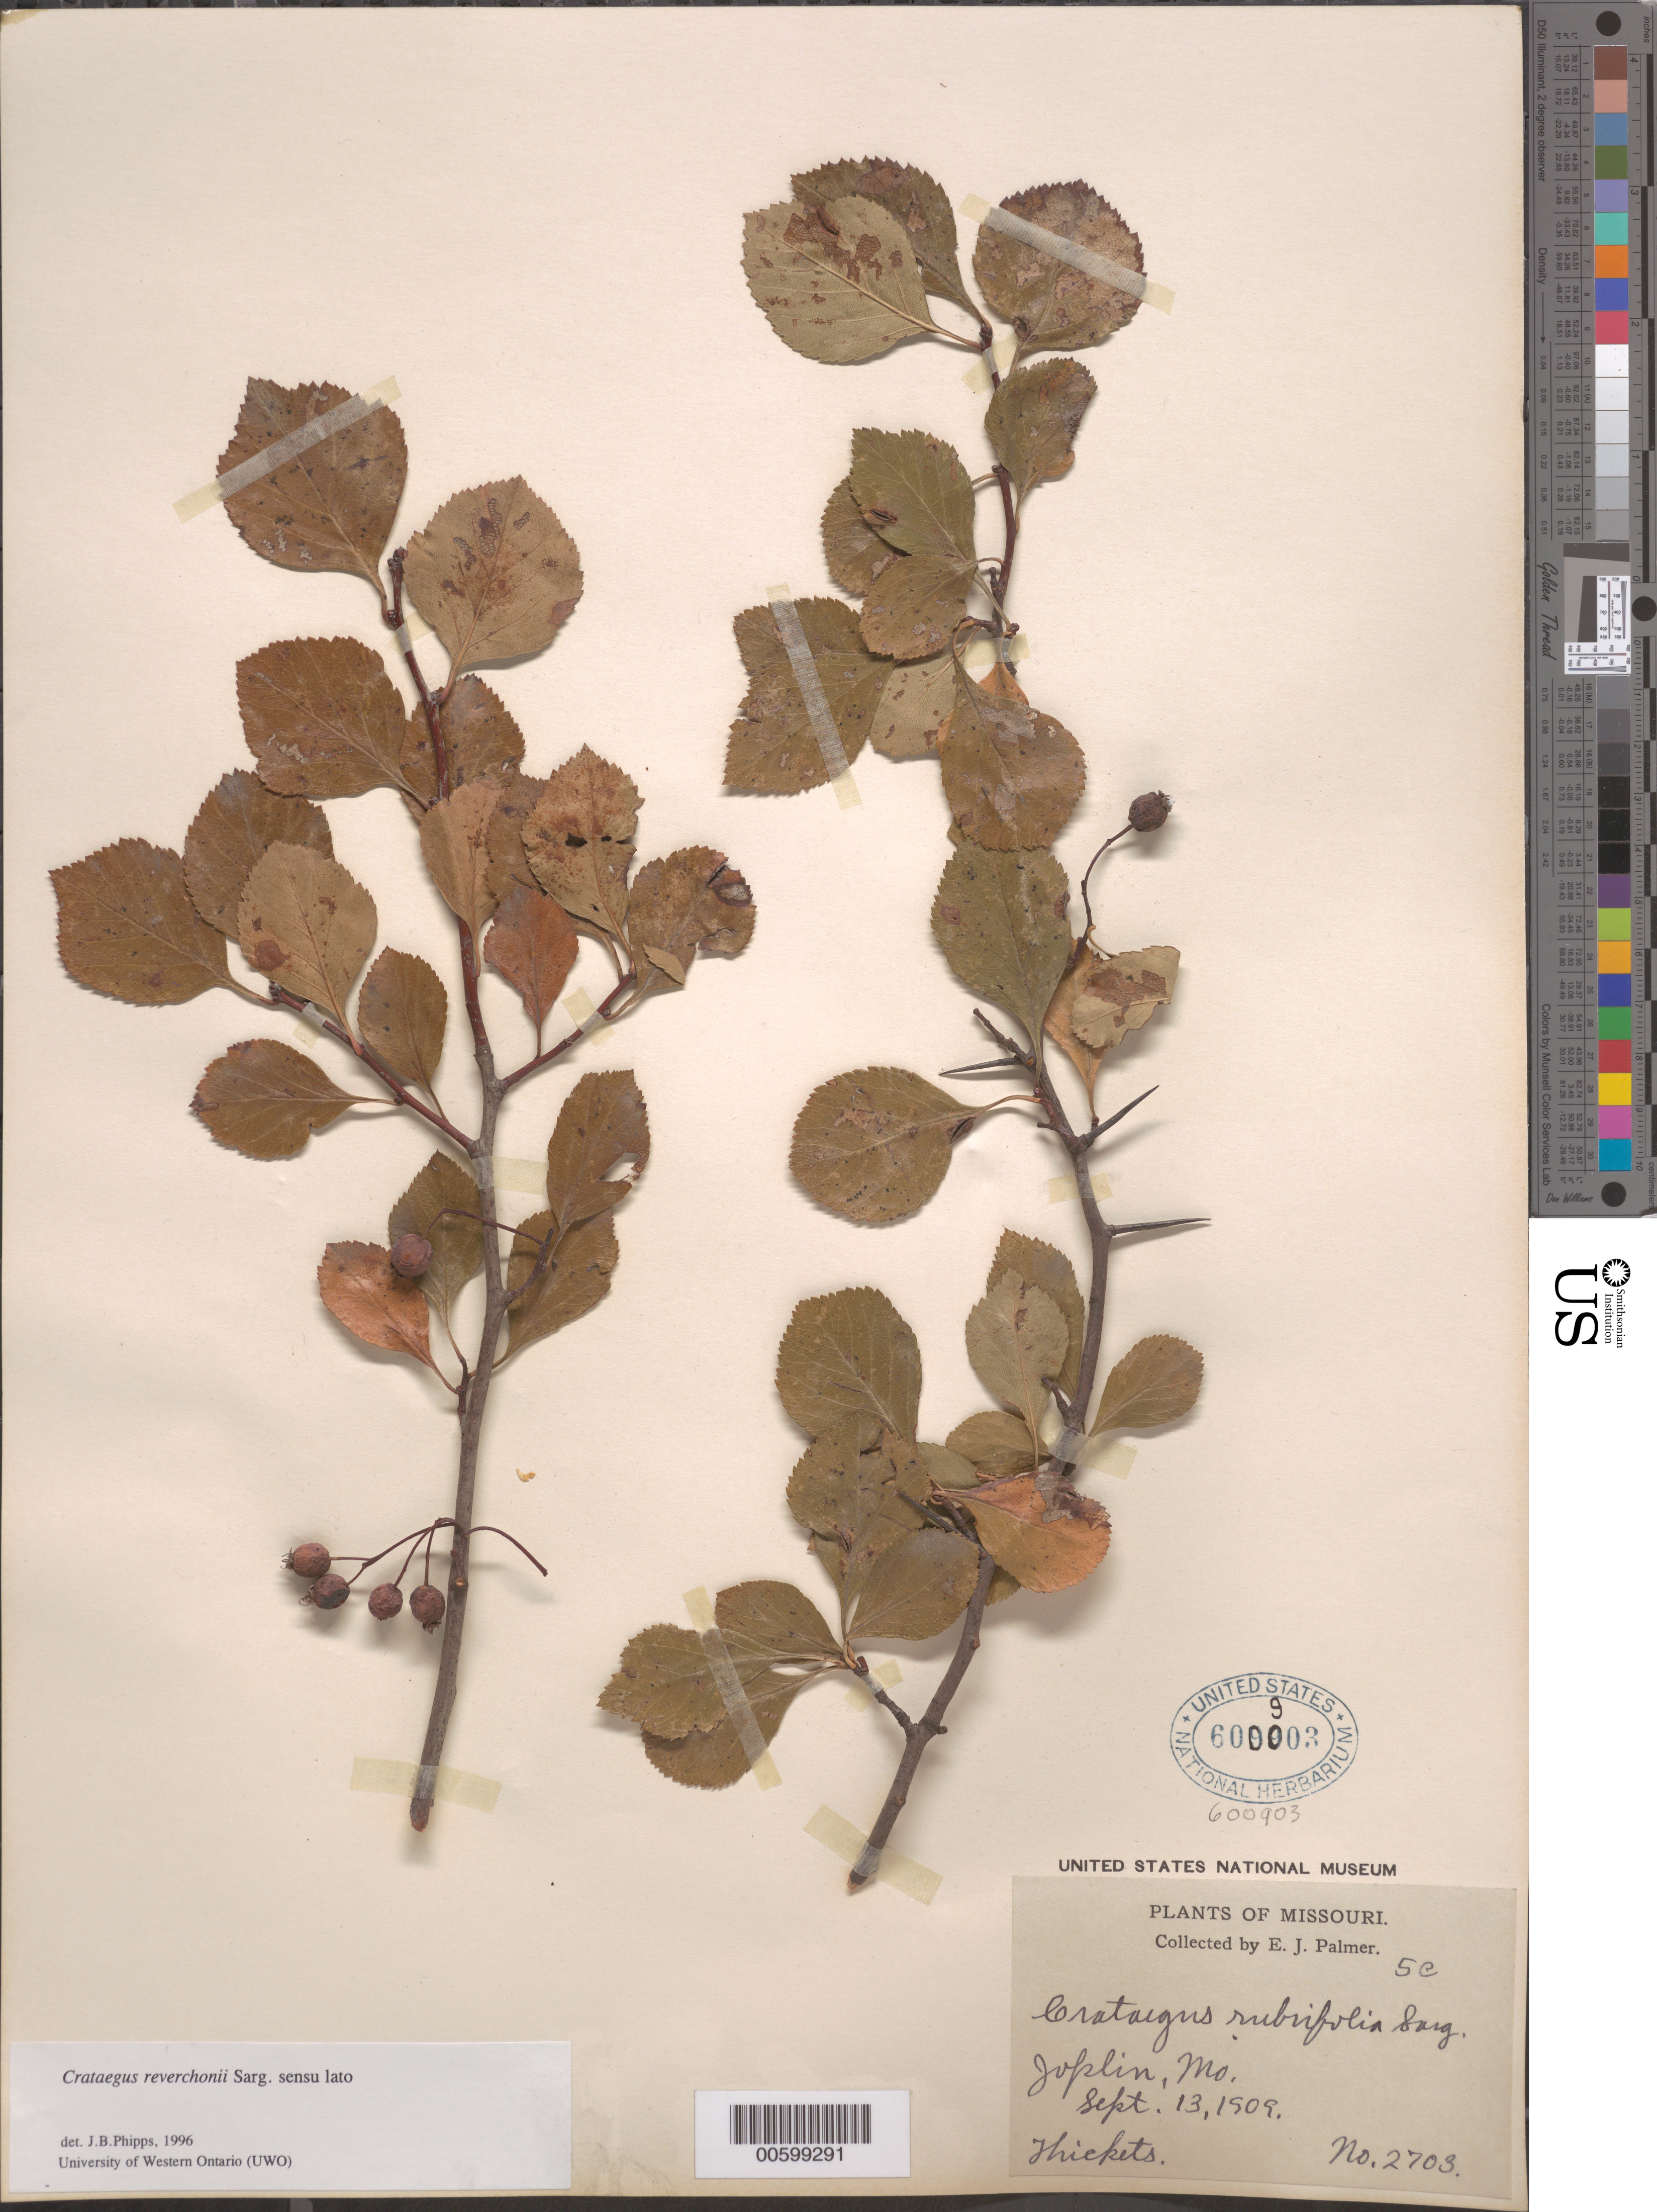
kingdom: Plantae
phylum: Tracheophyta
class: Magnoliopsida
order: Rosales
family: Rosaceae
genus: Crataegus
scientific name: Crataegus reverchonii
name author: Sarg.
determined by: Phipps, James B., (UWO), University of Western Ontario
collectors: E. J. Palmer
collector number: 2703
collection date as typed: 13 Sep 1909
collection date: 1909-09-13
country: United States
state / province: Missouri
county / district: Jasper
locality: Joplin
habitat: Thickets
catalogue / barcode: US 600903